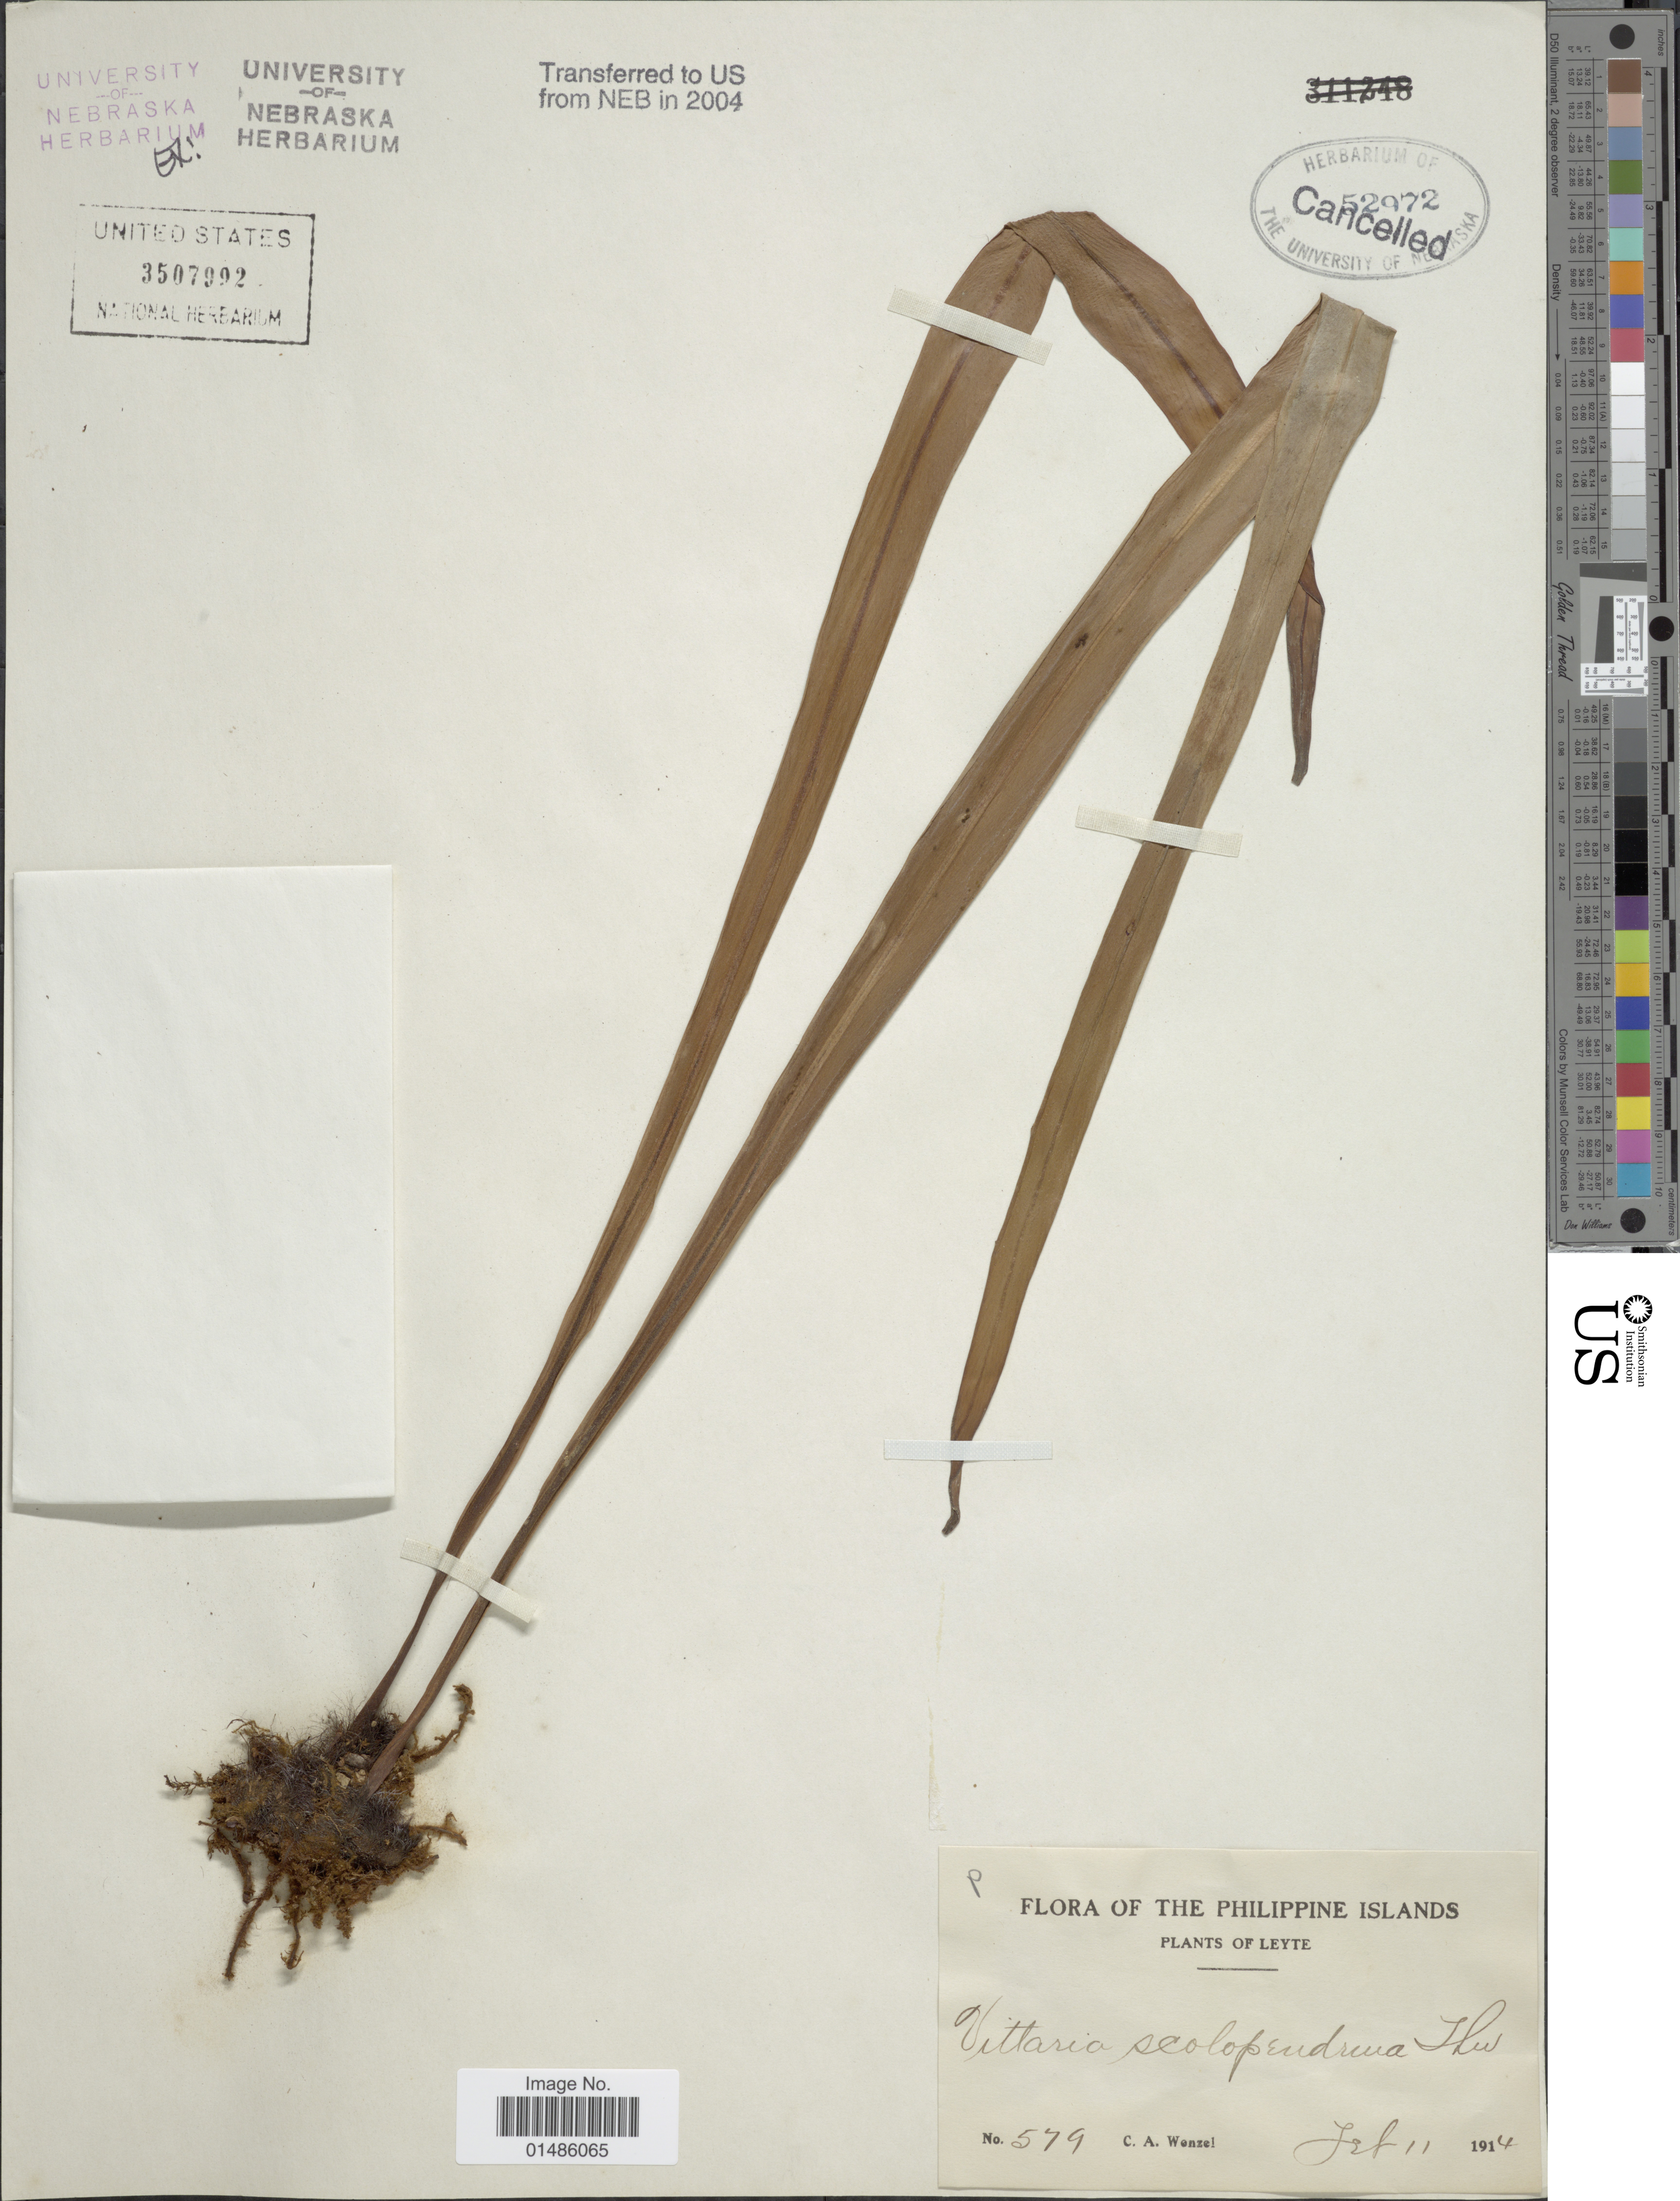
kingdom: Plantae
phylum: Tracheophyta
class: Polypodiopsida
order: Polypodiales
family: Pteridaceae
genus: Haplopteris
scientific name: Haplopteris scolopendrina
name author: (Bory) Presl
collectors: C. Wenzel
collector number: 579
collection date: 1914-02-11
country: Philippines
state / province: Eastern Visayas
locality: Leyte.